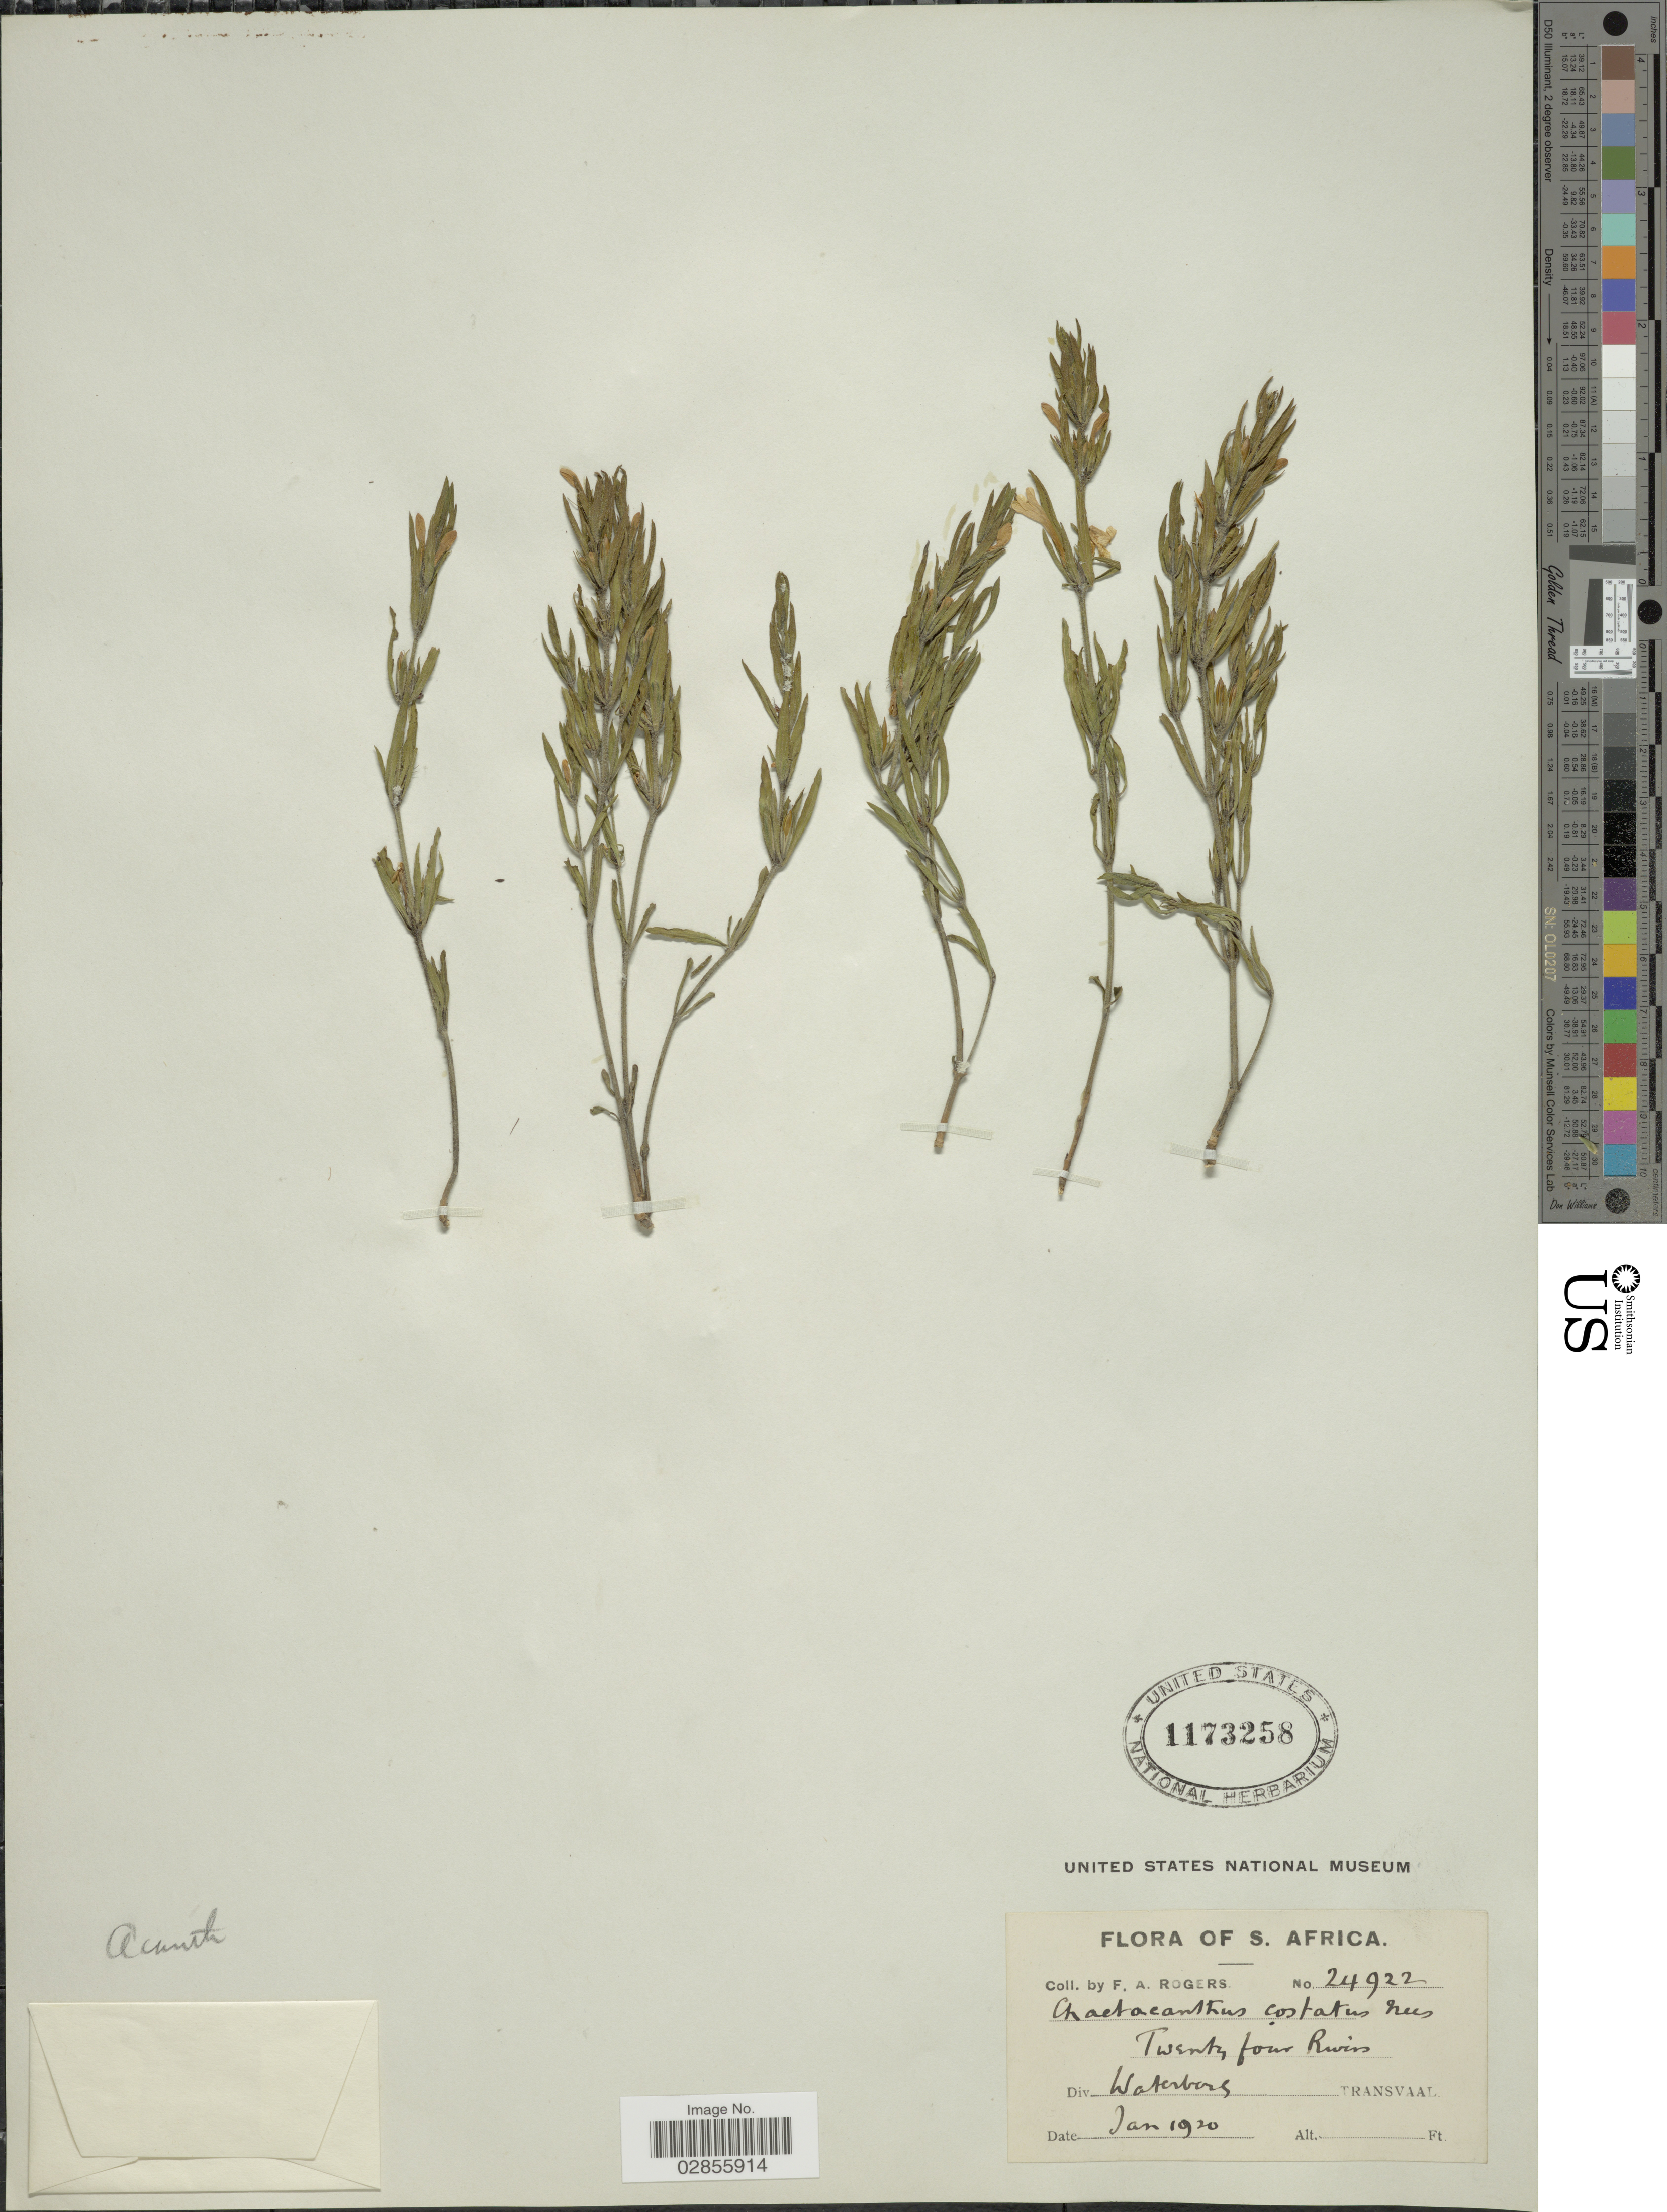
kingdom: Plantae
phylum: Tracheophyta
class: Magnoliopsida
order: Lamiales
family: Acanthaceae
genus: Chaetacanthus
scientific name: Chaetacanthus costatus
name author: Nees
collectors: F. A. Rogers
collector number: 24922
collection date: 1920-01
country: South Africa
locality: Twenty four Rivers. Div. Waterberg, Transvaal.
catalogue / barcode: US 1173258